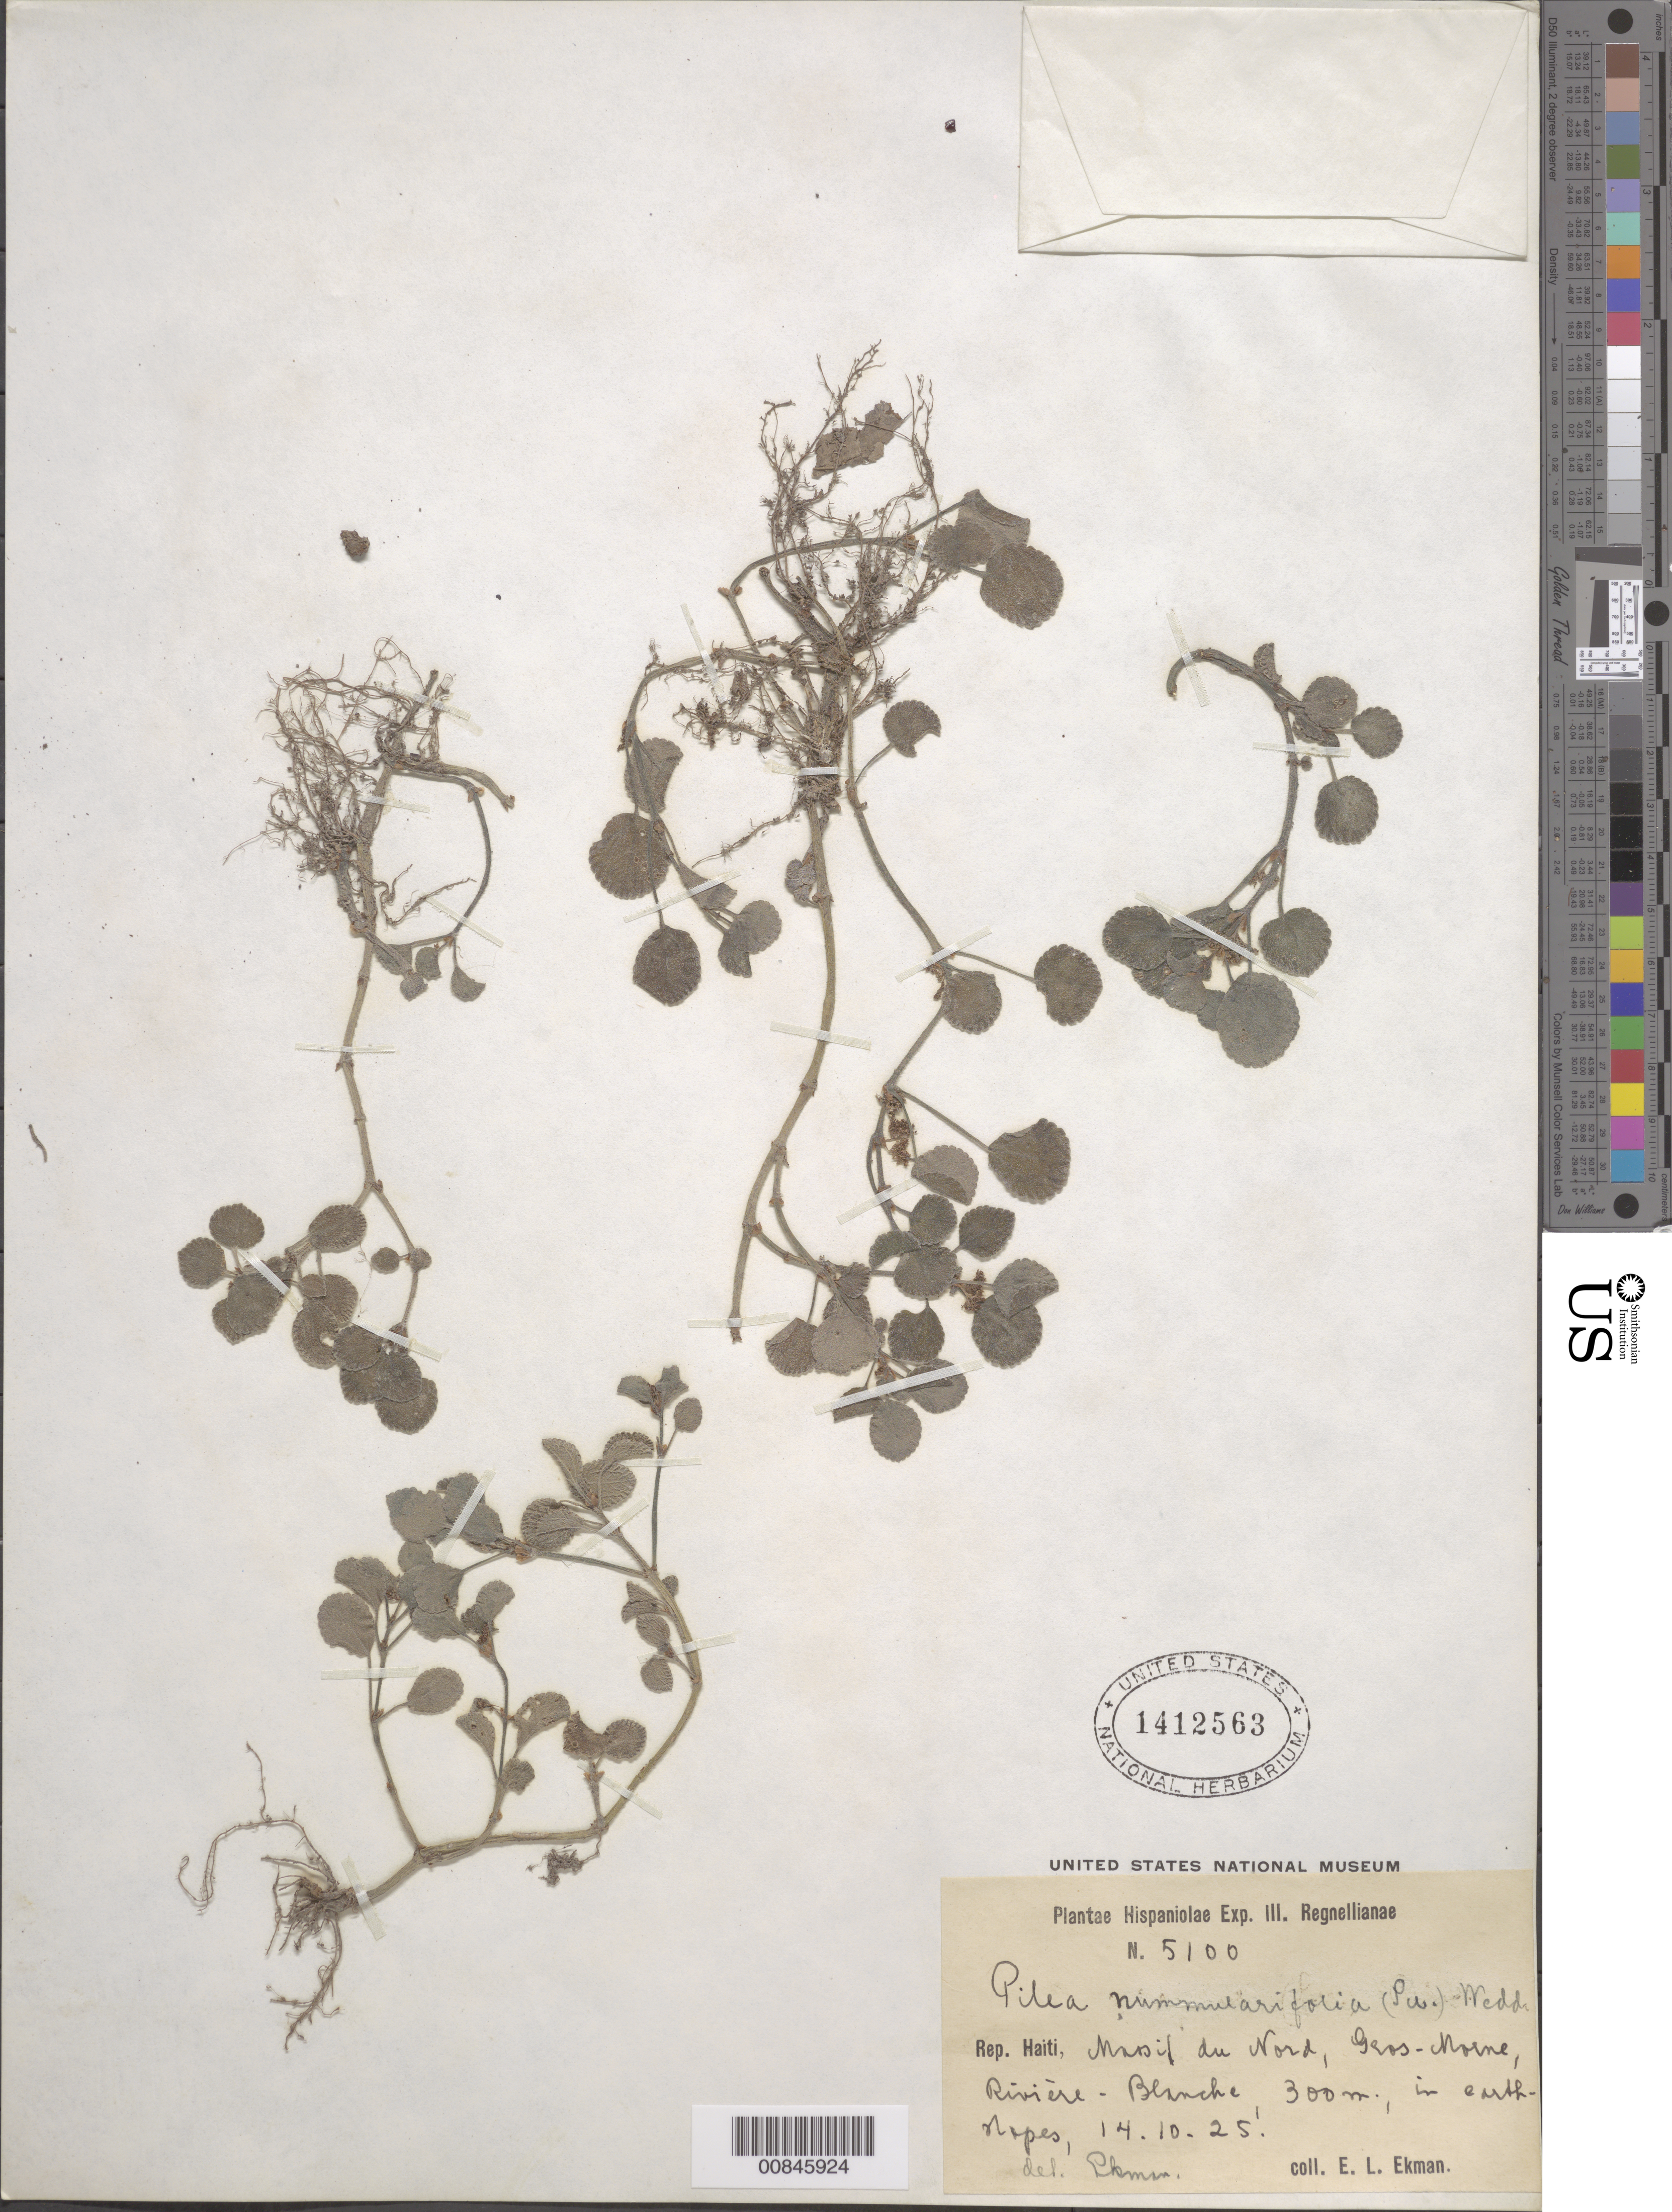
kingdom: Plantae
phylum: Tracheophyta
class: Magnoliopsida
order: Rosales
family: Urticaceae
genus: Pilea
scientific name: Pilea nummularifolia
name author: (Sw.) Wedd.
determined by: Ekman, E. L.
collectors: E. L. Ekman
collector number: H 5100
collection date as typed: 14 Oct 1925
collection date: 1925-10-14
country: Haiti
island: Hispaniola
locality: Massif du Nord, Gros-Morne, Rivière-Blanche.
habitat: In earth-slopes.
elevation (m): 300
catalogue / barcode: US 1412563